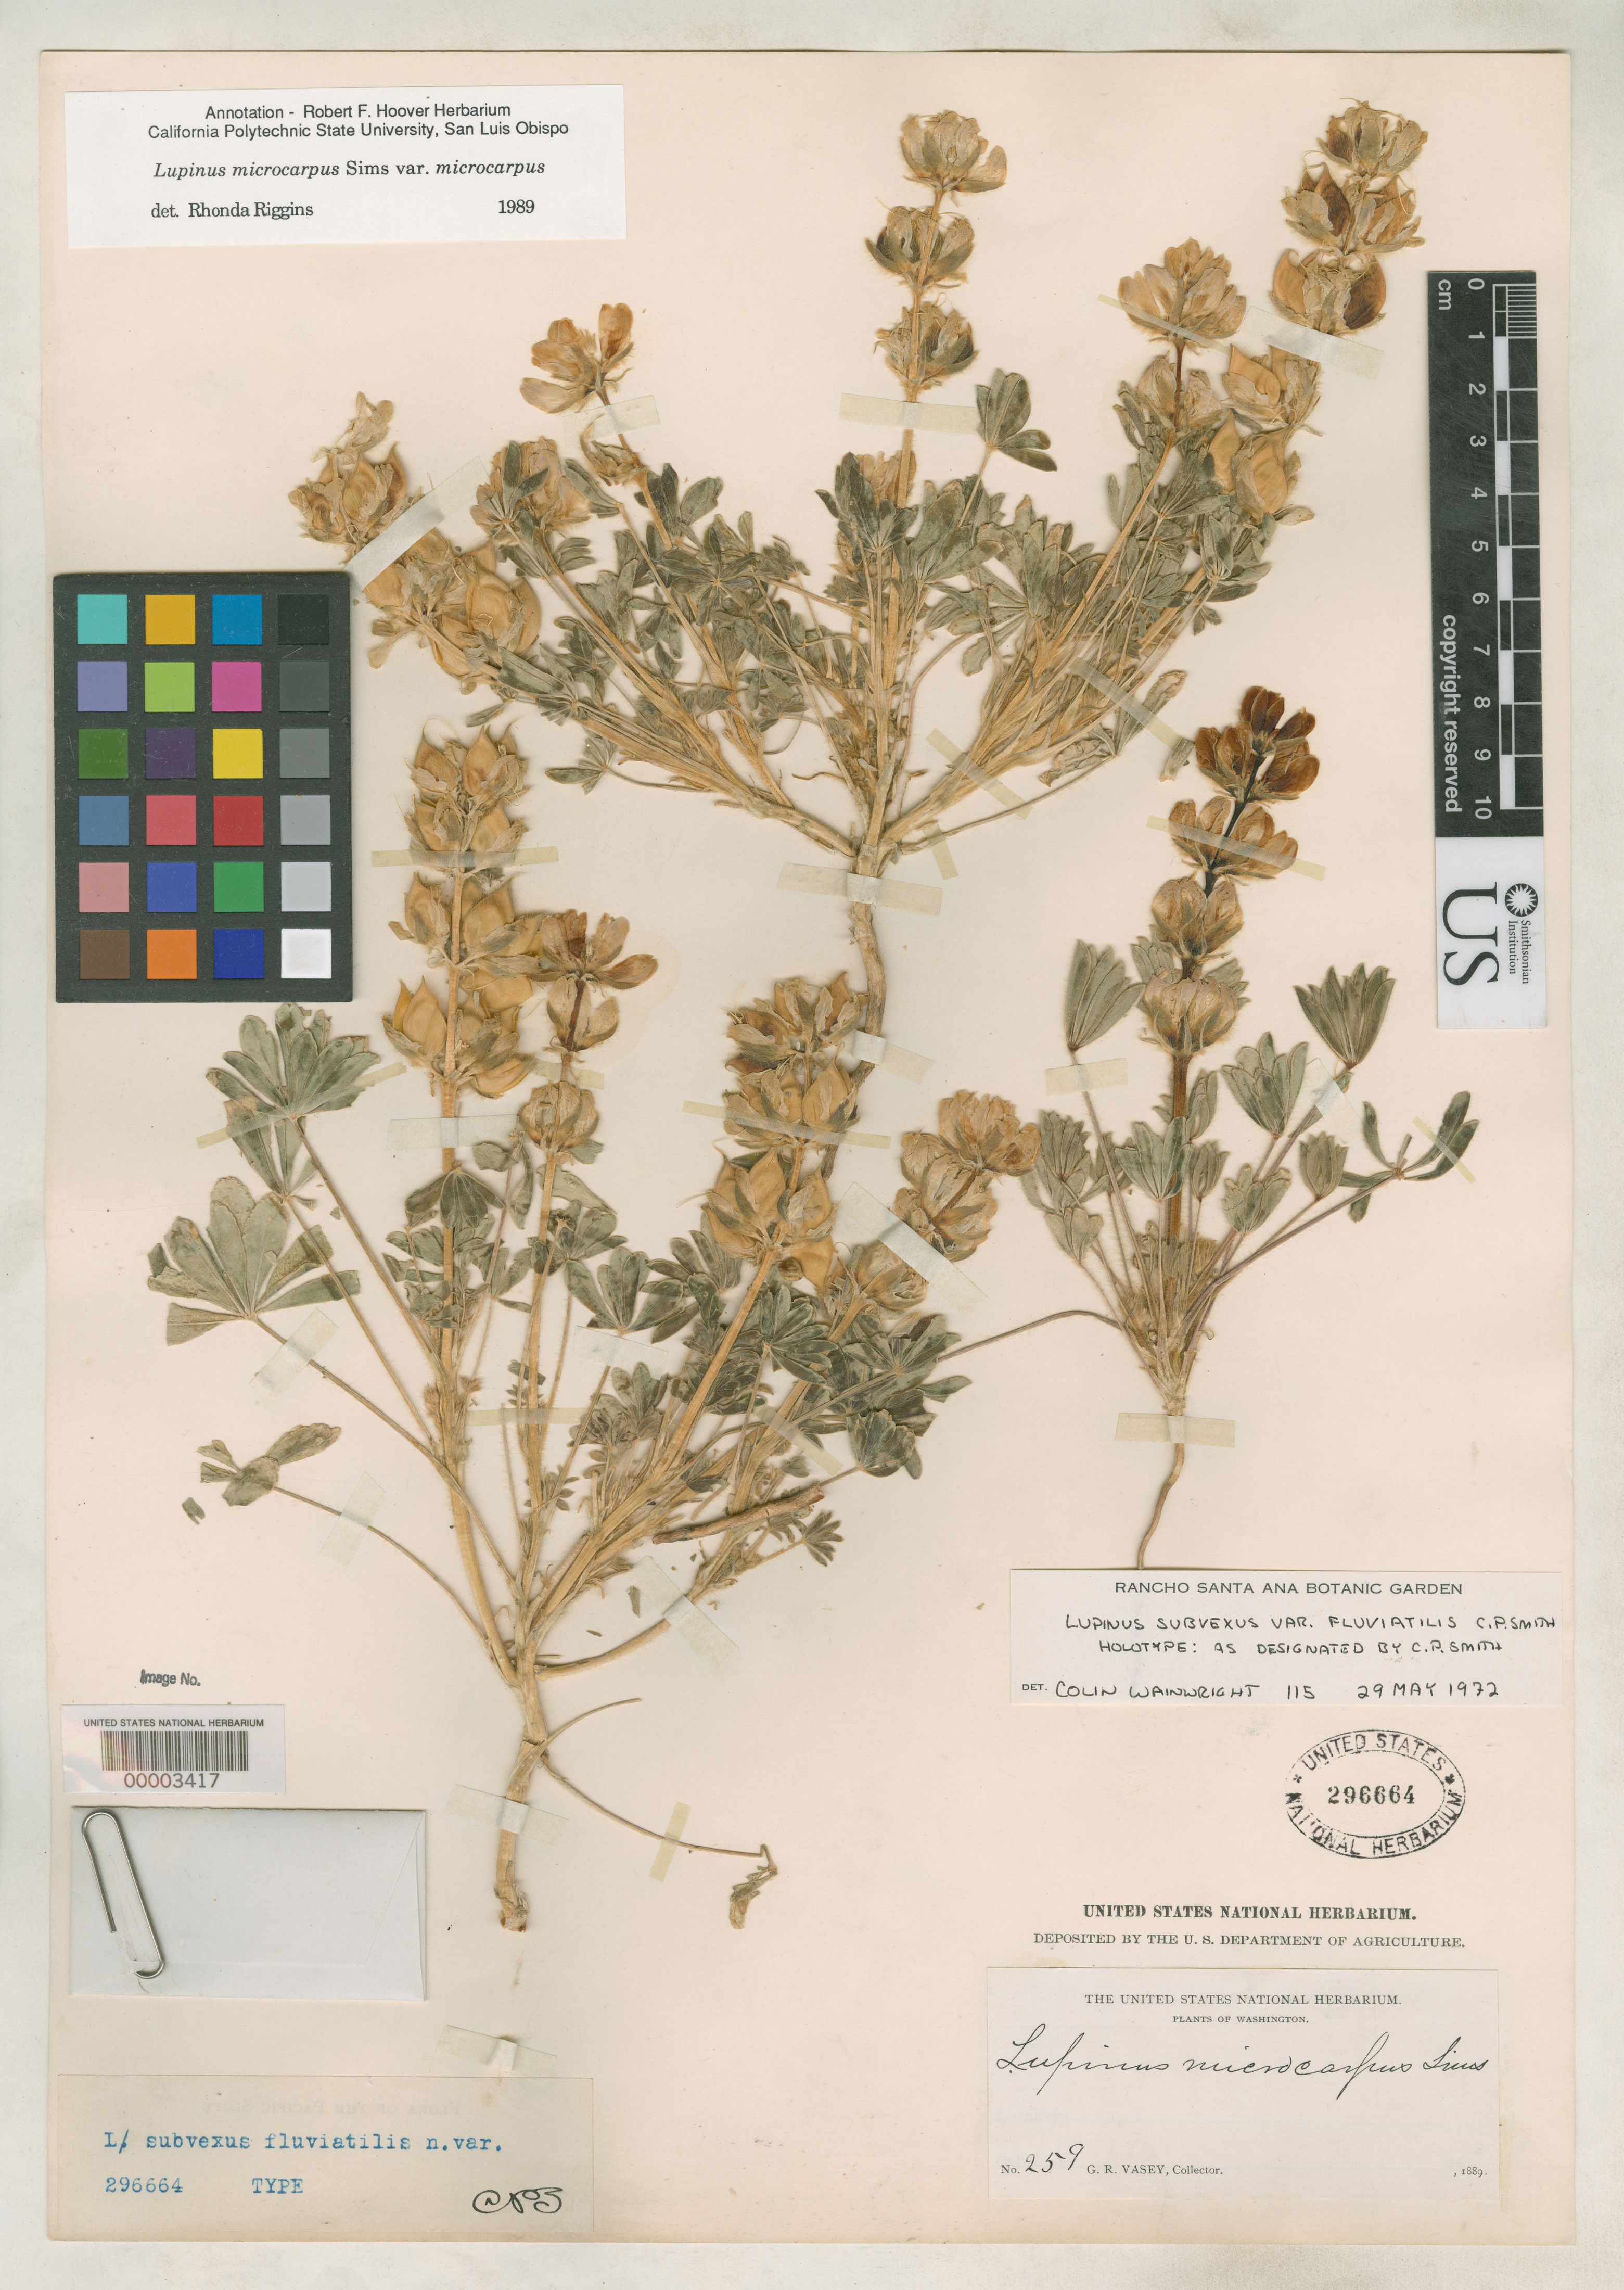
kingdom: Plantae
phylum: Tracheophyta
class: Magnoliopsida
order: Fabales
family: Fabaceae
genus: Lupinus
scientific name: Lupinus subvexus var. fluviatilis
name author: C.P. Sm.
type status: Holotype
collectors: G. R. Vasey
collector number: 259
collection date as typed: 1889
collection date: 1889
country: United States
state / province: Washington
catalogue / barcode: US 296664